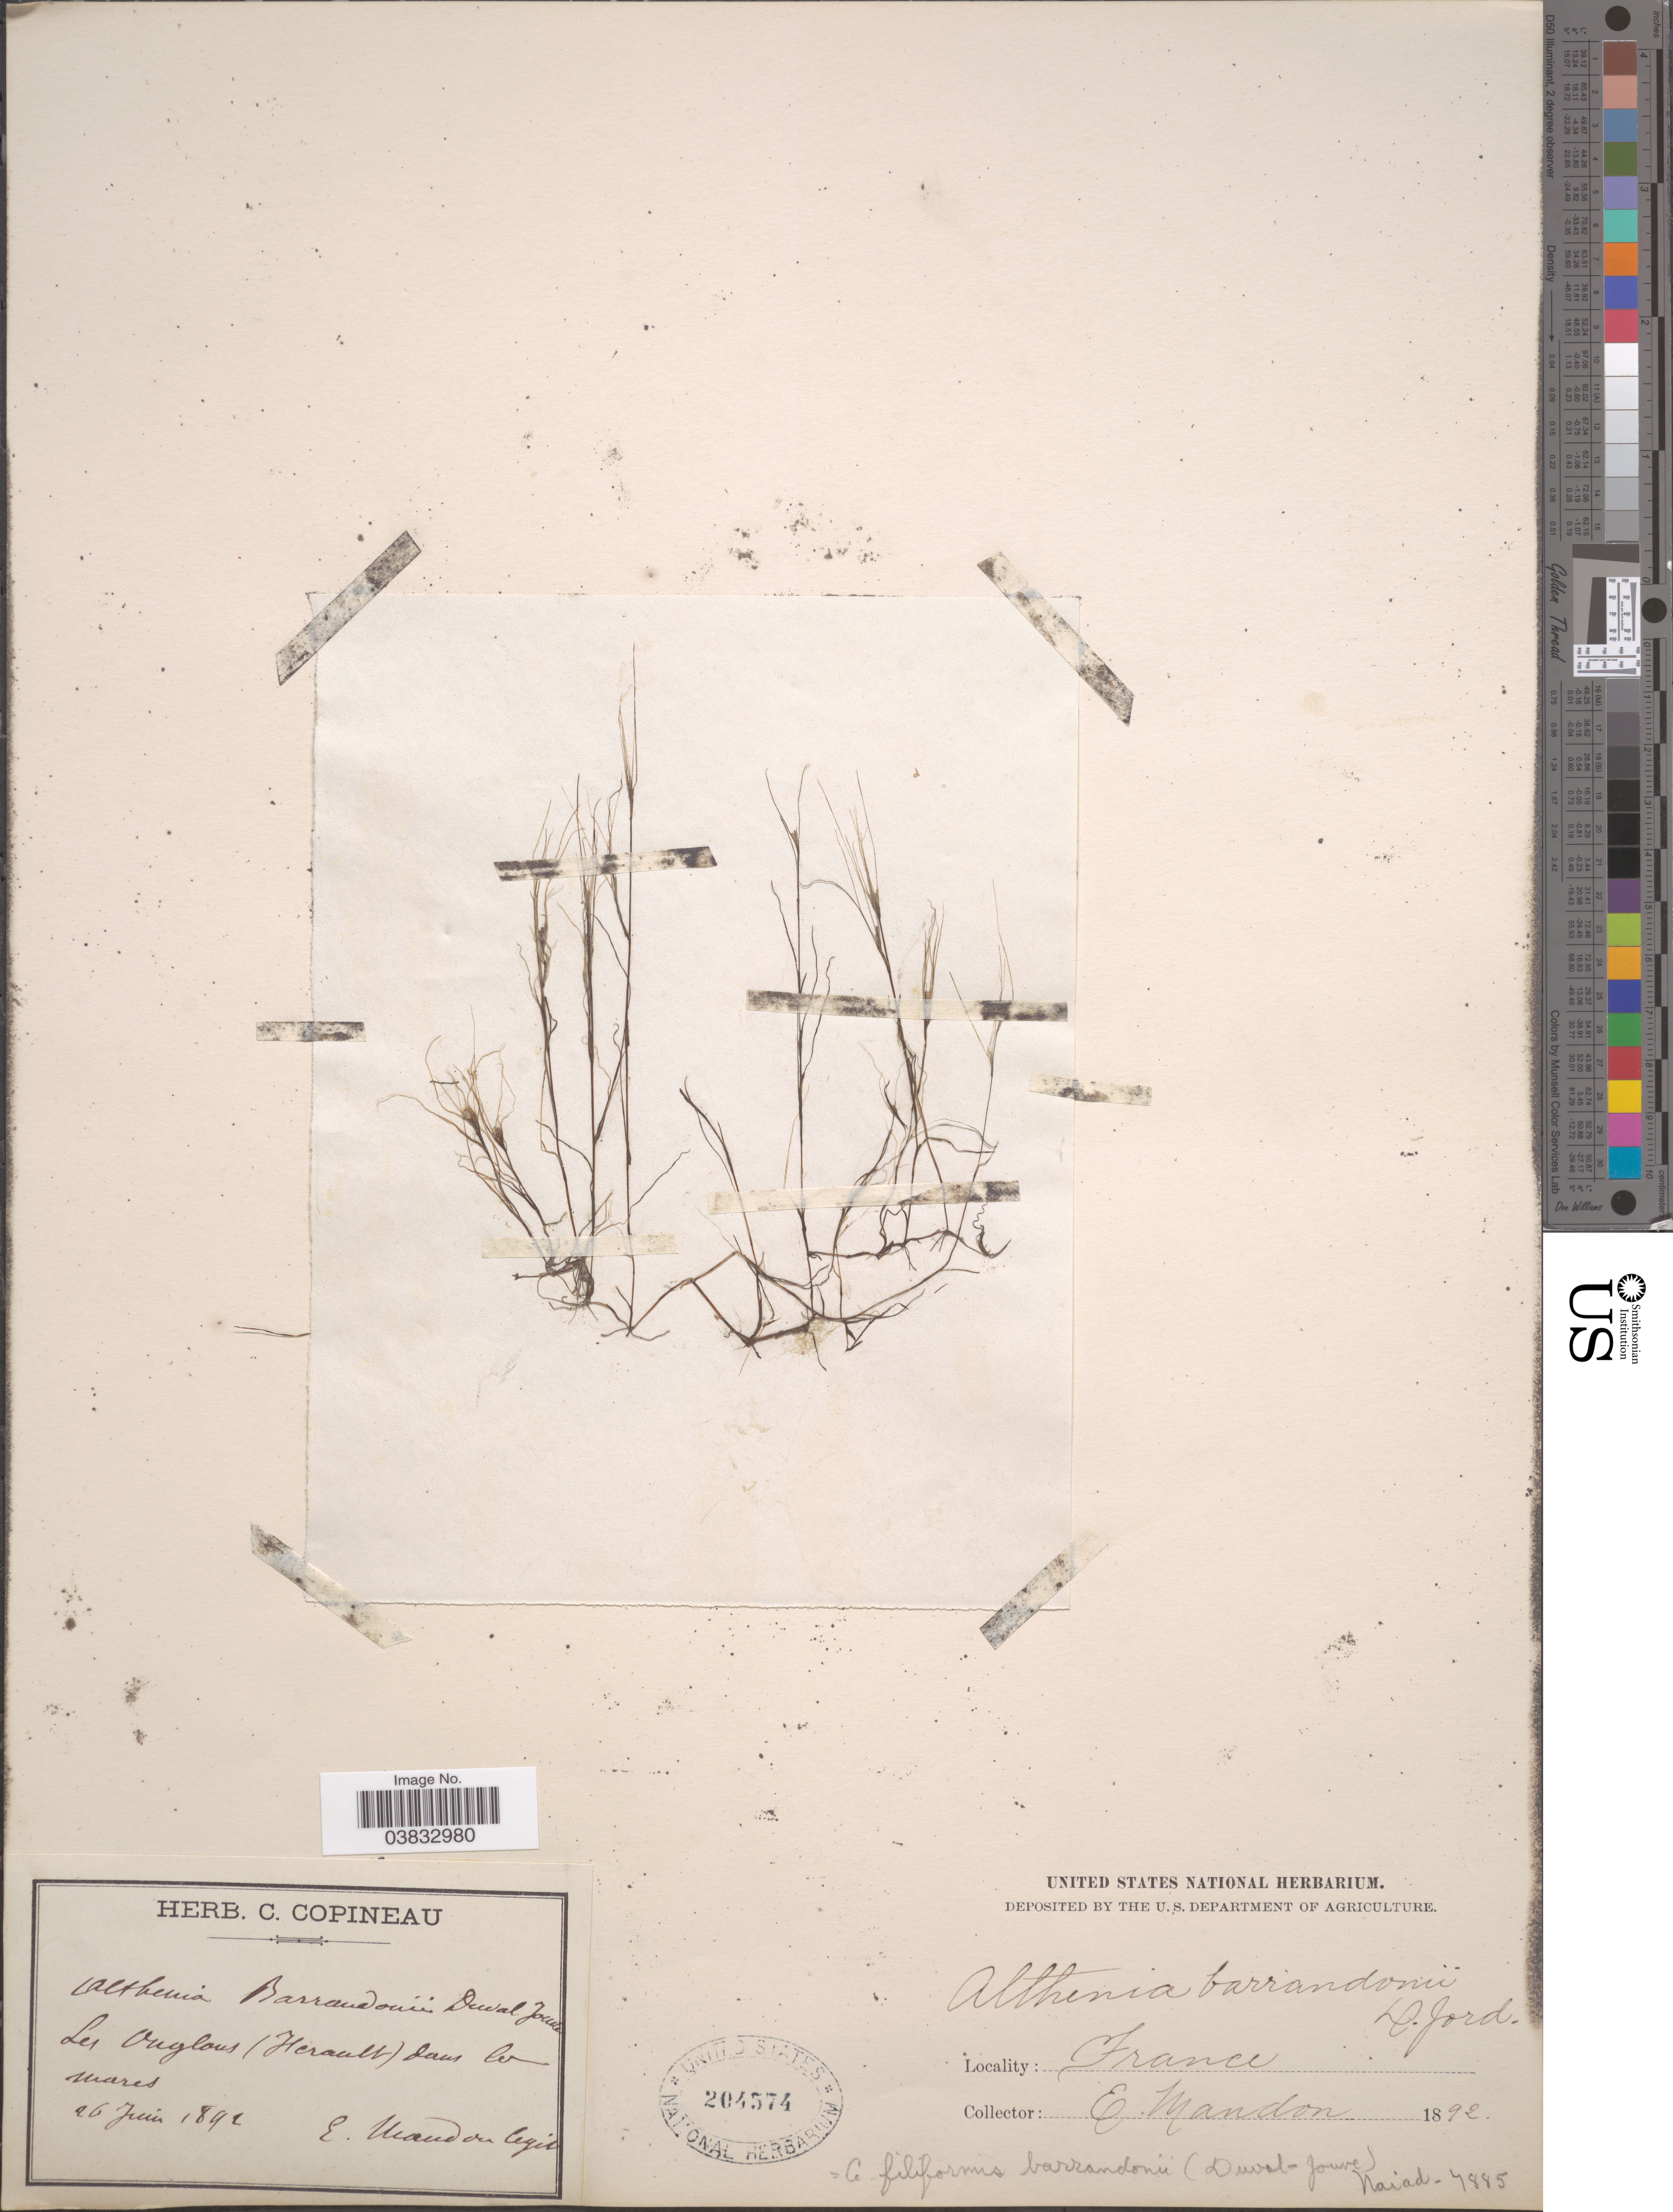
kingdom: Plantae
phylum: Tracheophyta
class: Liliopsida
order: Alismatales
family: Potamogetonaceae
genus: Althenia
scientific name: Althenia filiformis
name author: Petit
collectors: E. Mandon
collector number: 4885?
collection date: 1892-06-26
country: France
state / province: Occitanie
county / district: Hérault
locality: Les Onglous (Herault) dam les mares.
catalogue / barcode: US 204574